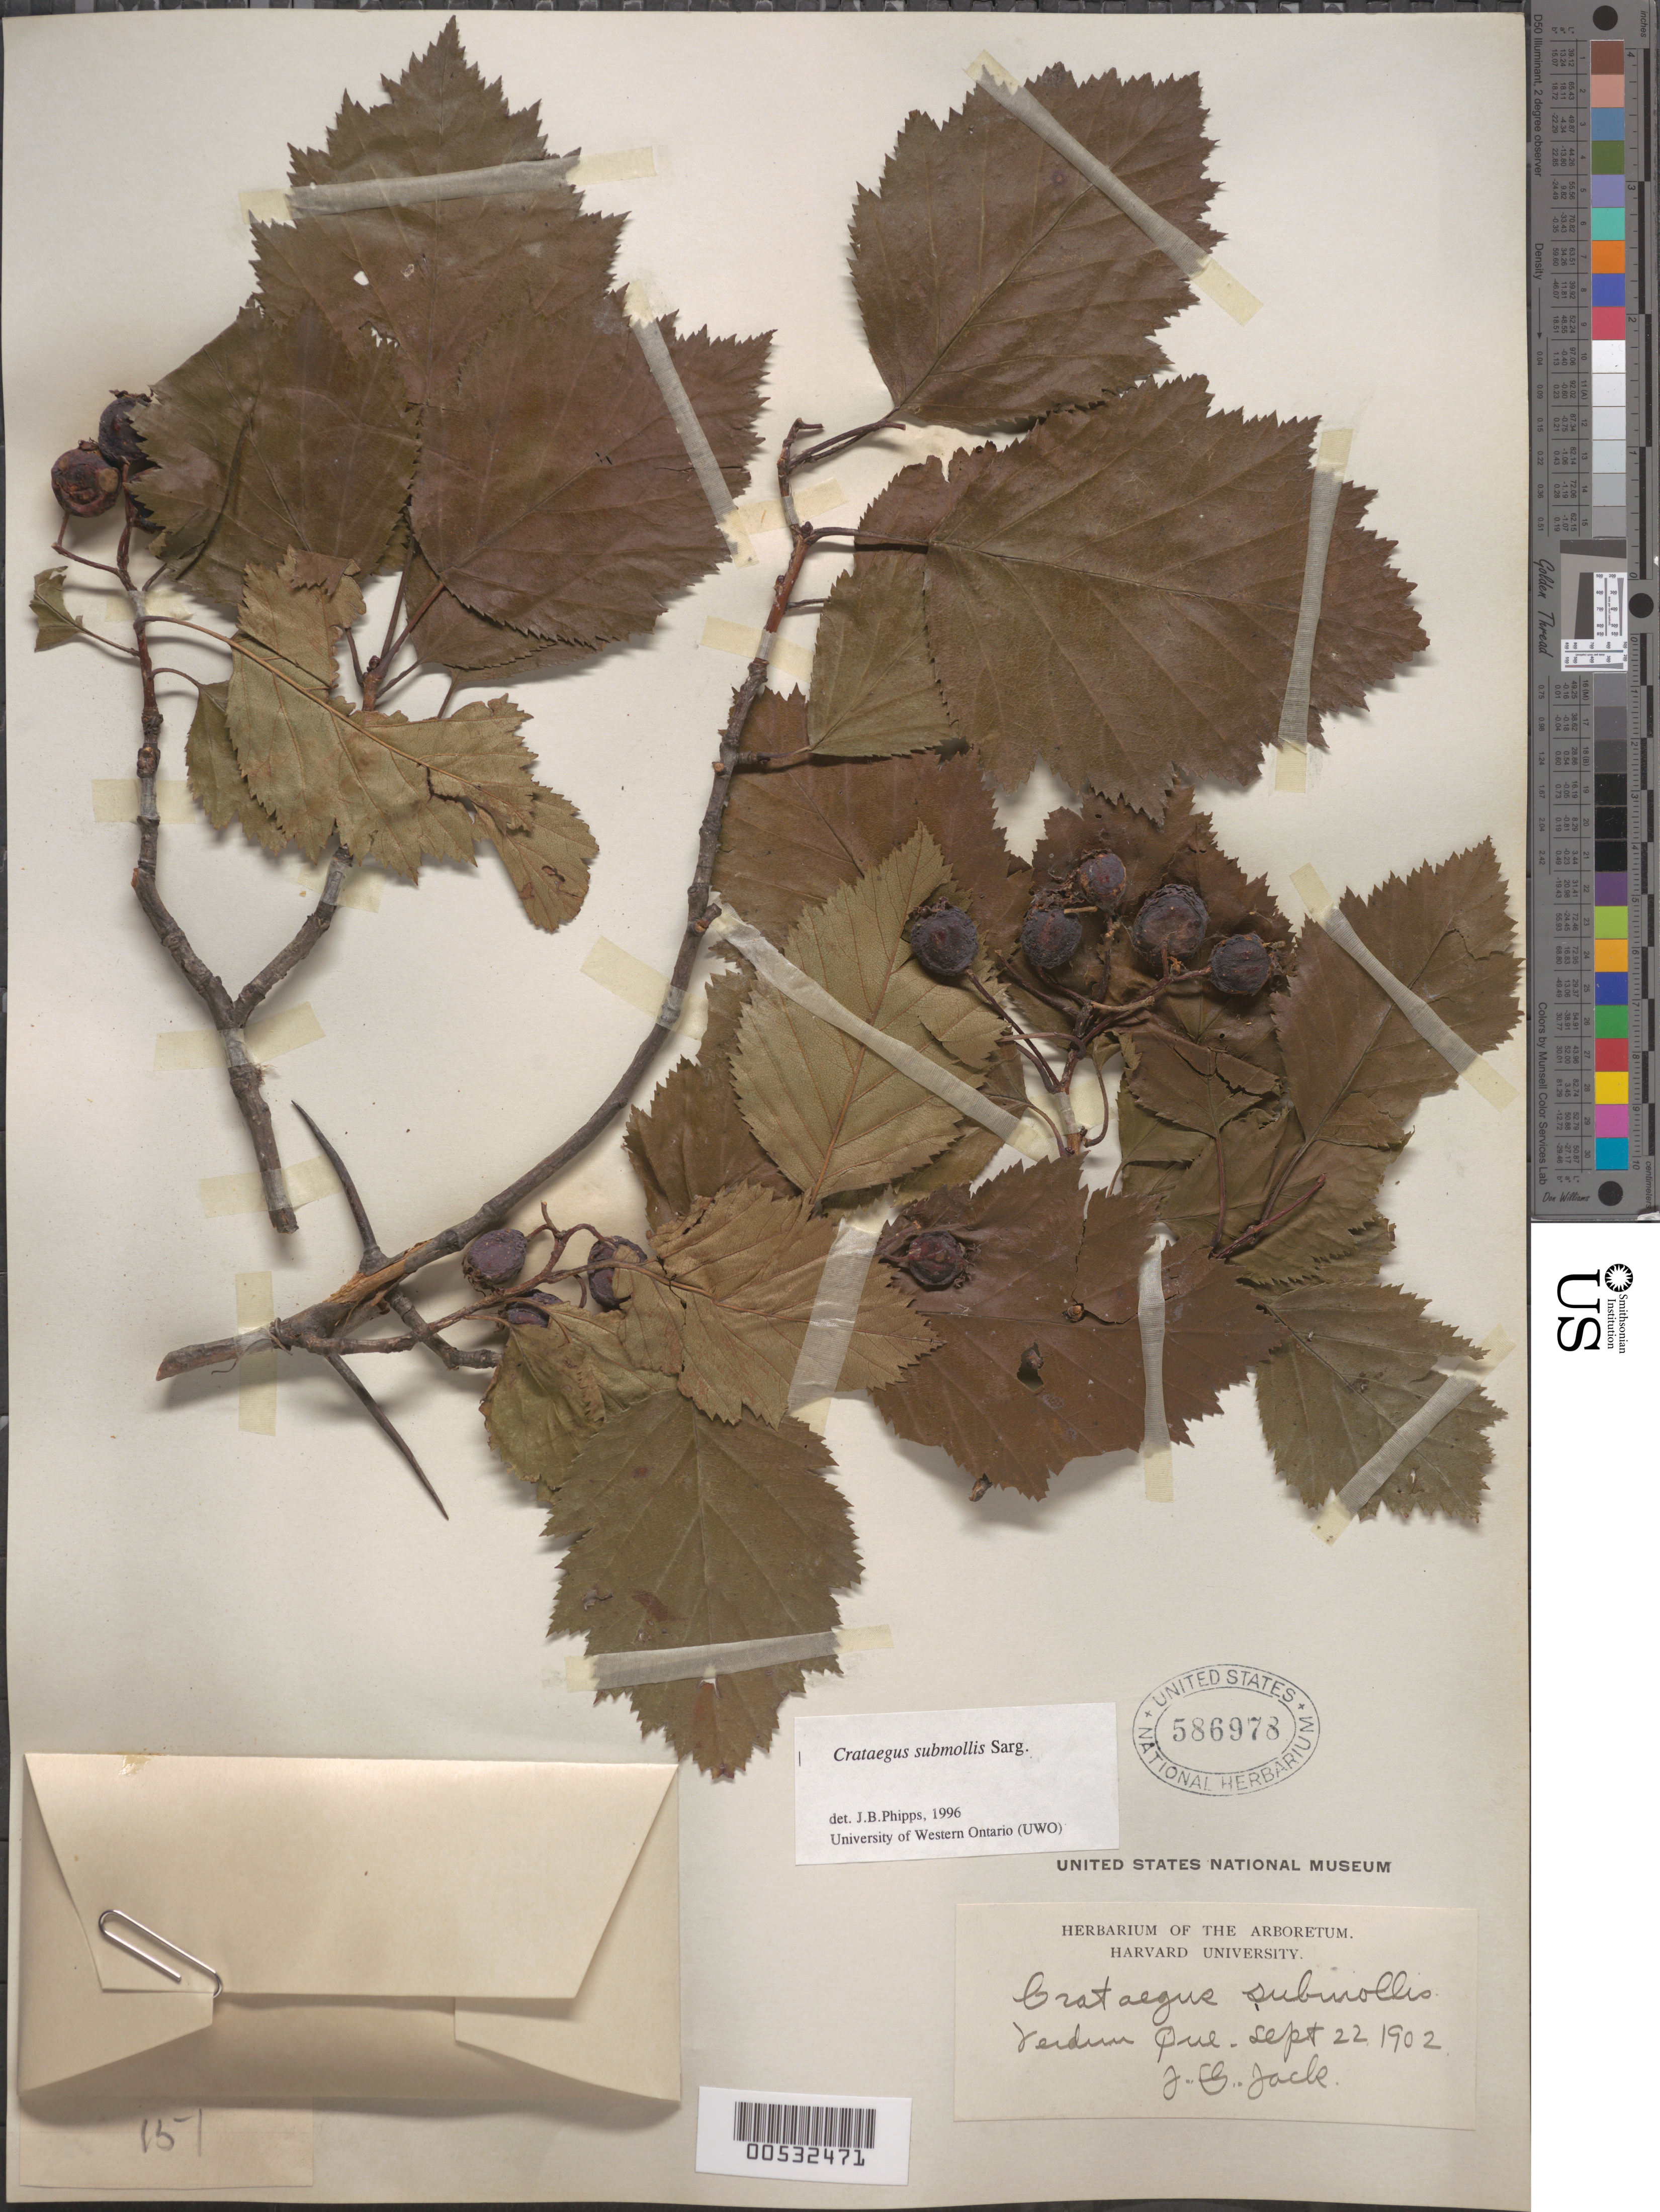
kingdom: Plantae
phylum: Tracheophyta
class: Magnoliopsida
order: Rosales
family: Rosaceae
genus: Crataegus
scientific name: Crataegus submollis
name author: Sarg.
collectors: J. G. Jack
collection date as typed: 22 Sep 1902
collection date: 1902-09-22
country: Canada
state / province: Quebec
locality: Verdun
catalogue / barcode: US 586978